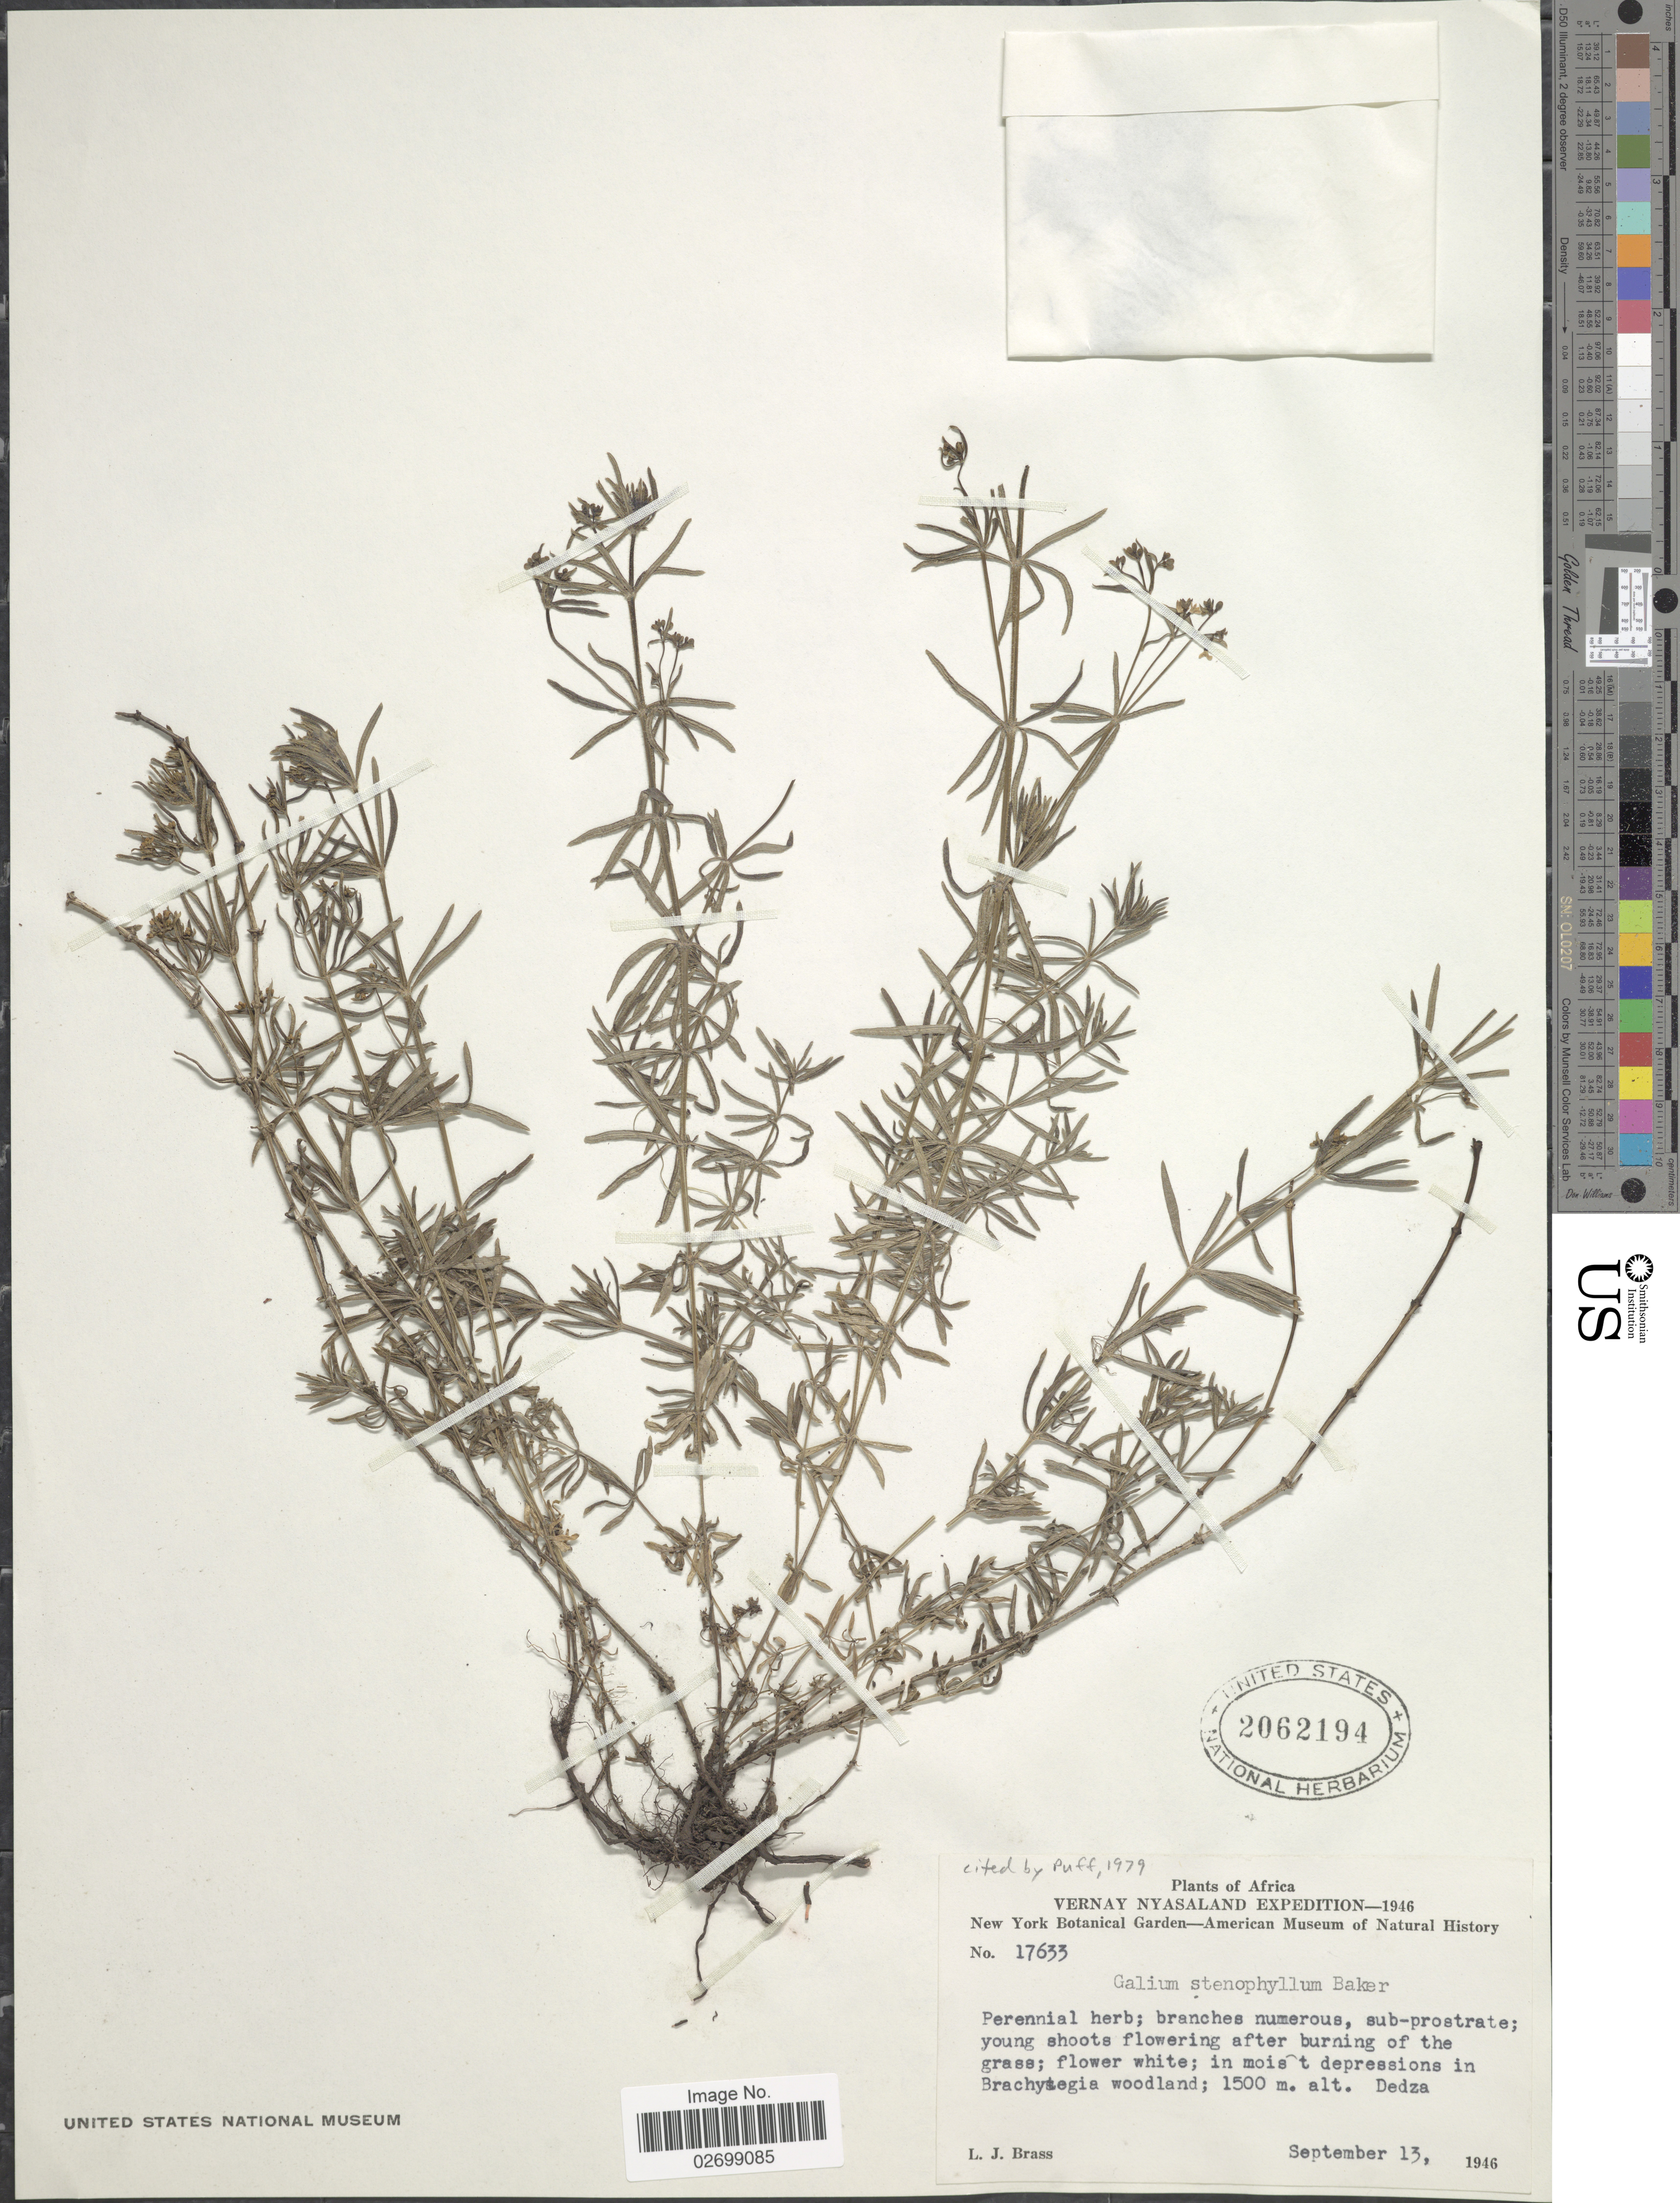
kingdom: Plantae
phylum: Tracheophyta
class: Magnoliopsida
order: Gentianales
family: Rubiaceae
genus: Galium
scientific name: Galium stenophyllum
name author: Baker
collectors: L. J. Brass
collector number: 17633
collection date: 1946-09-13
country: Malawi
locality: Vernay Nyasaland, in moist depressions in Brachytegia woodland, Dedza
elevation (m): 1500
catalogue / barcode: US 2062194